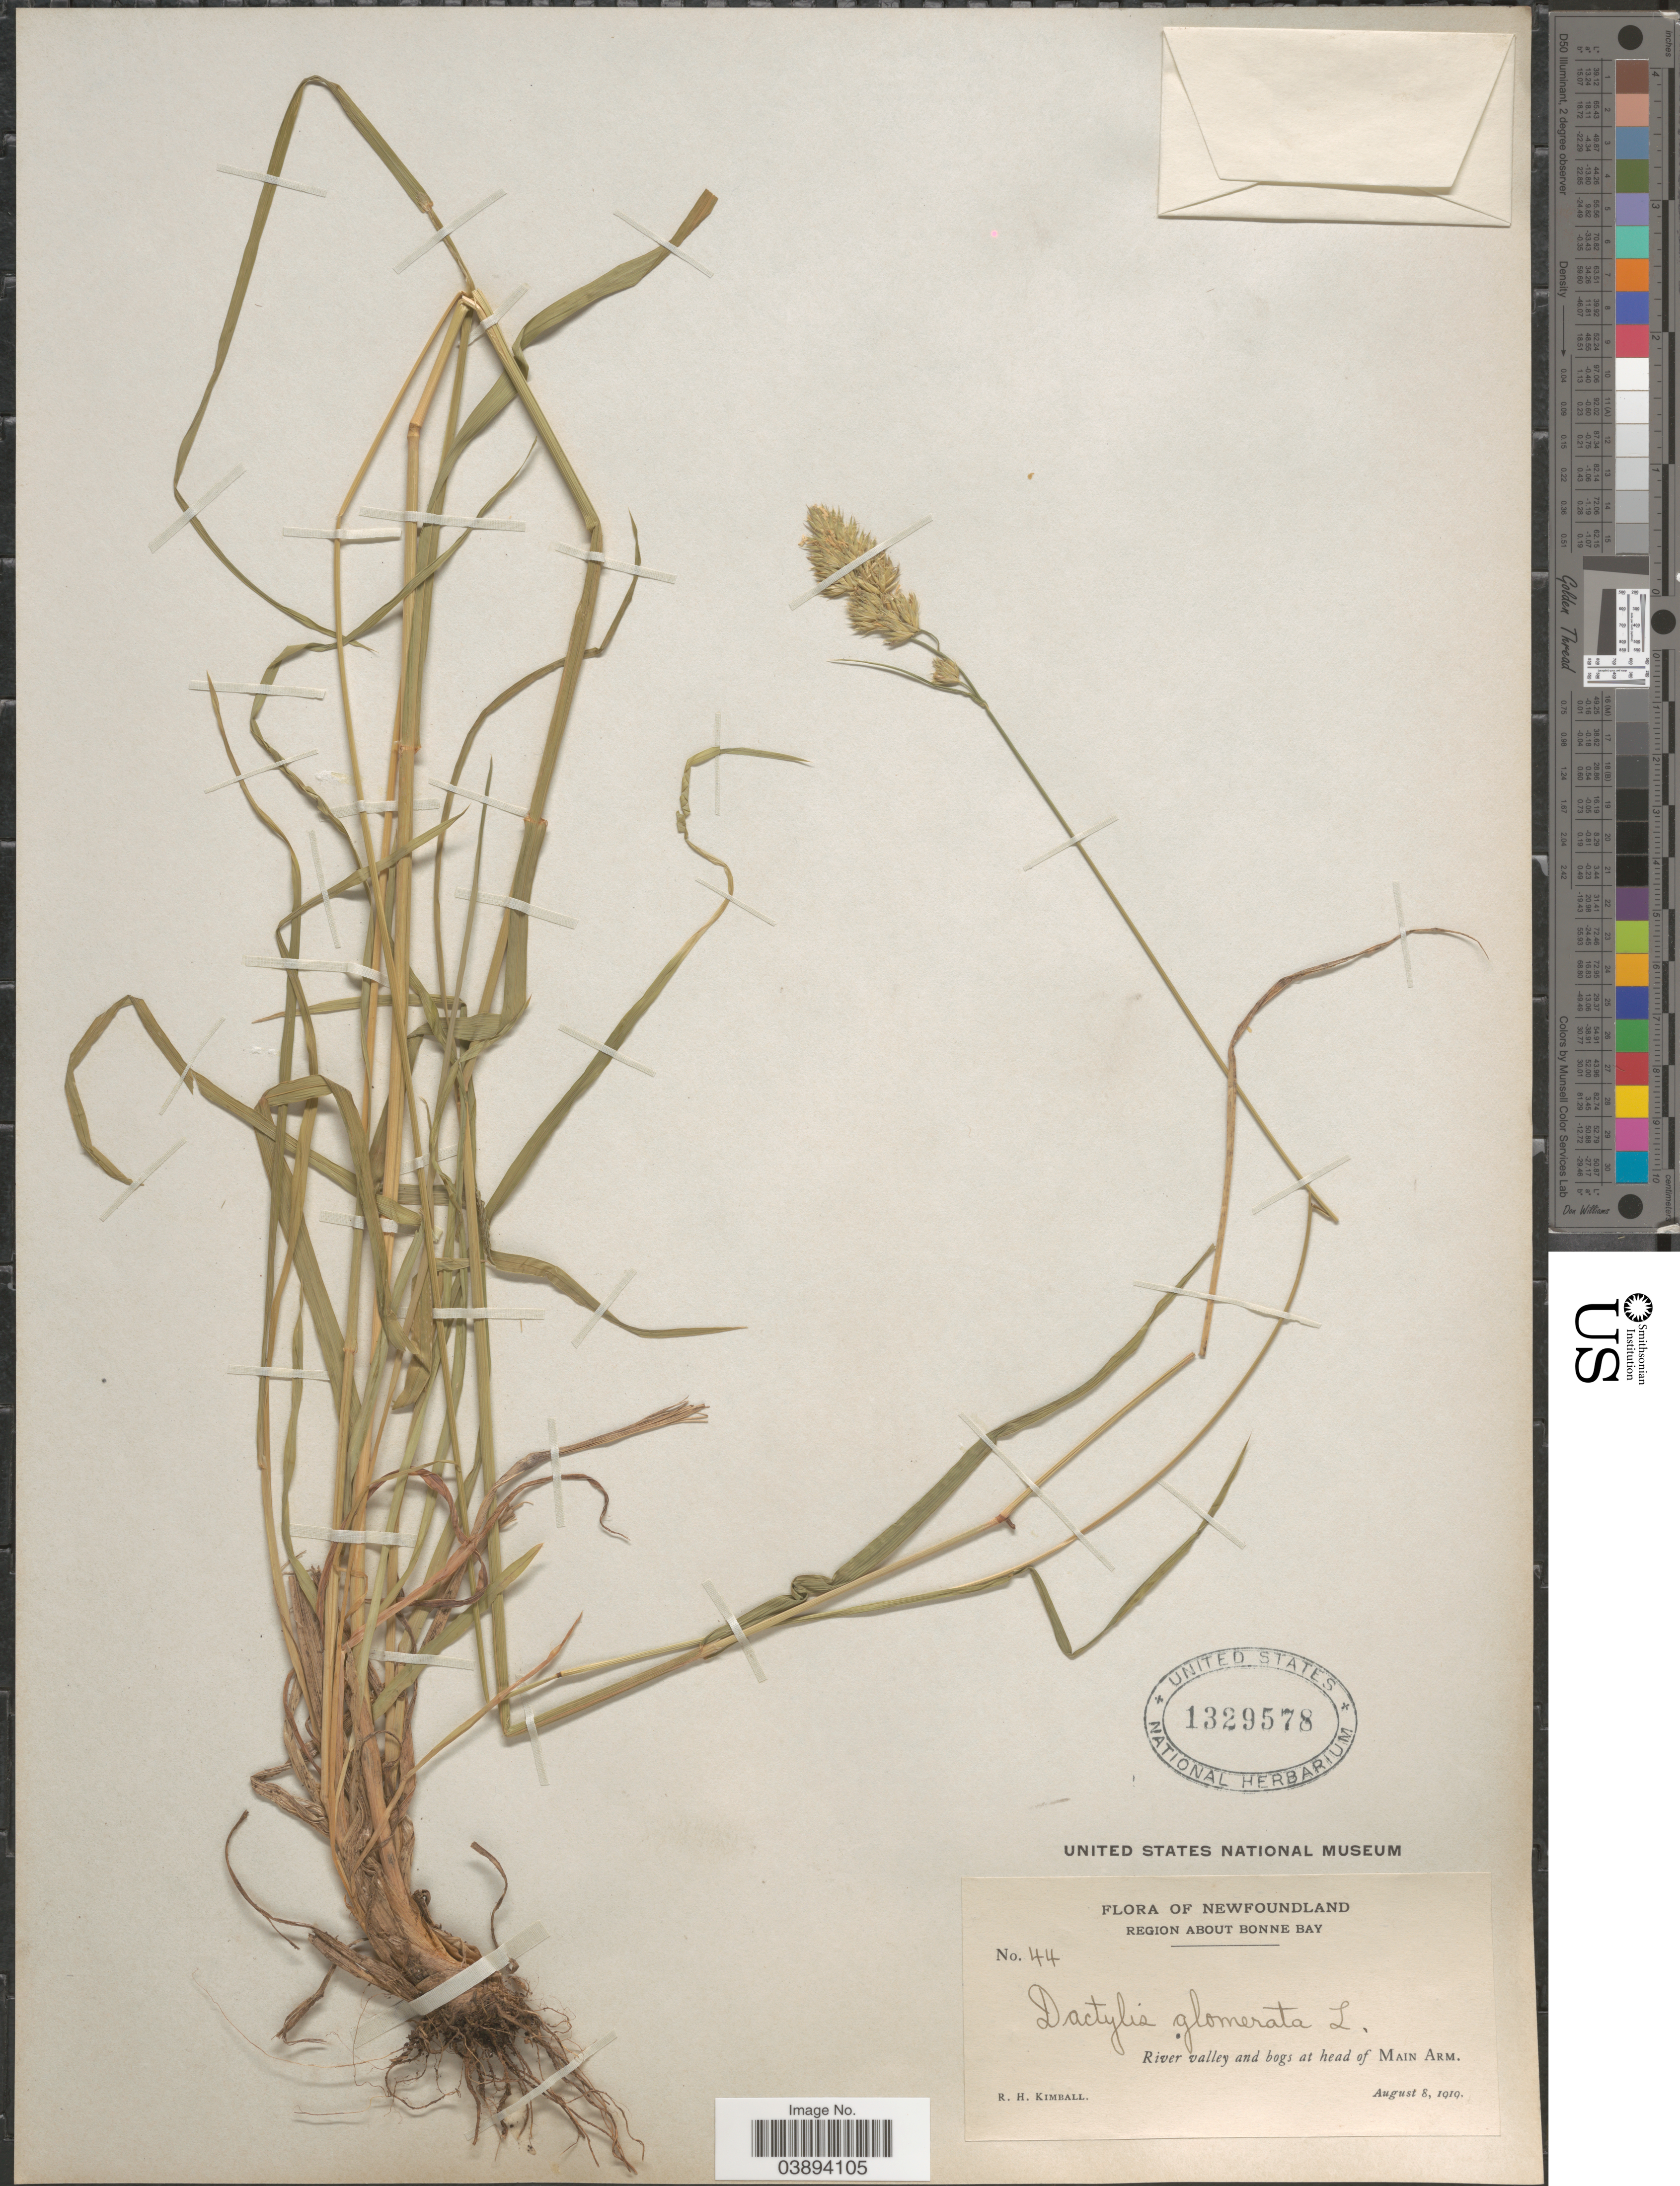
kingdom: Plantae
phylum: Tracheophyta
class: Liliopsida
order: Poales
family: Poaceae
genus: Dactylis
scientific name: Dactylis glomerata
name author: L.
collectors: R. Kimball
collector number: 44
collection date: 1919-08-08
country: Canada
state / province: Newfoundland and Labrador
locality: Region about Bonne Bay. River valley and bogs at head of Main Arm.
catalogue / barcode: US 1329578